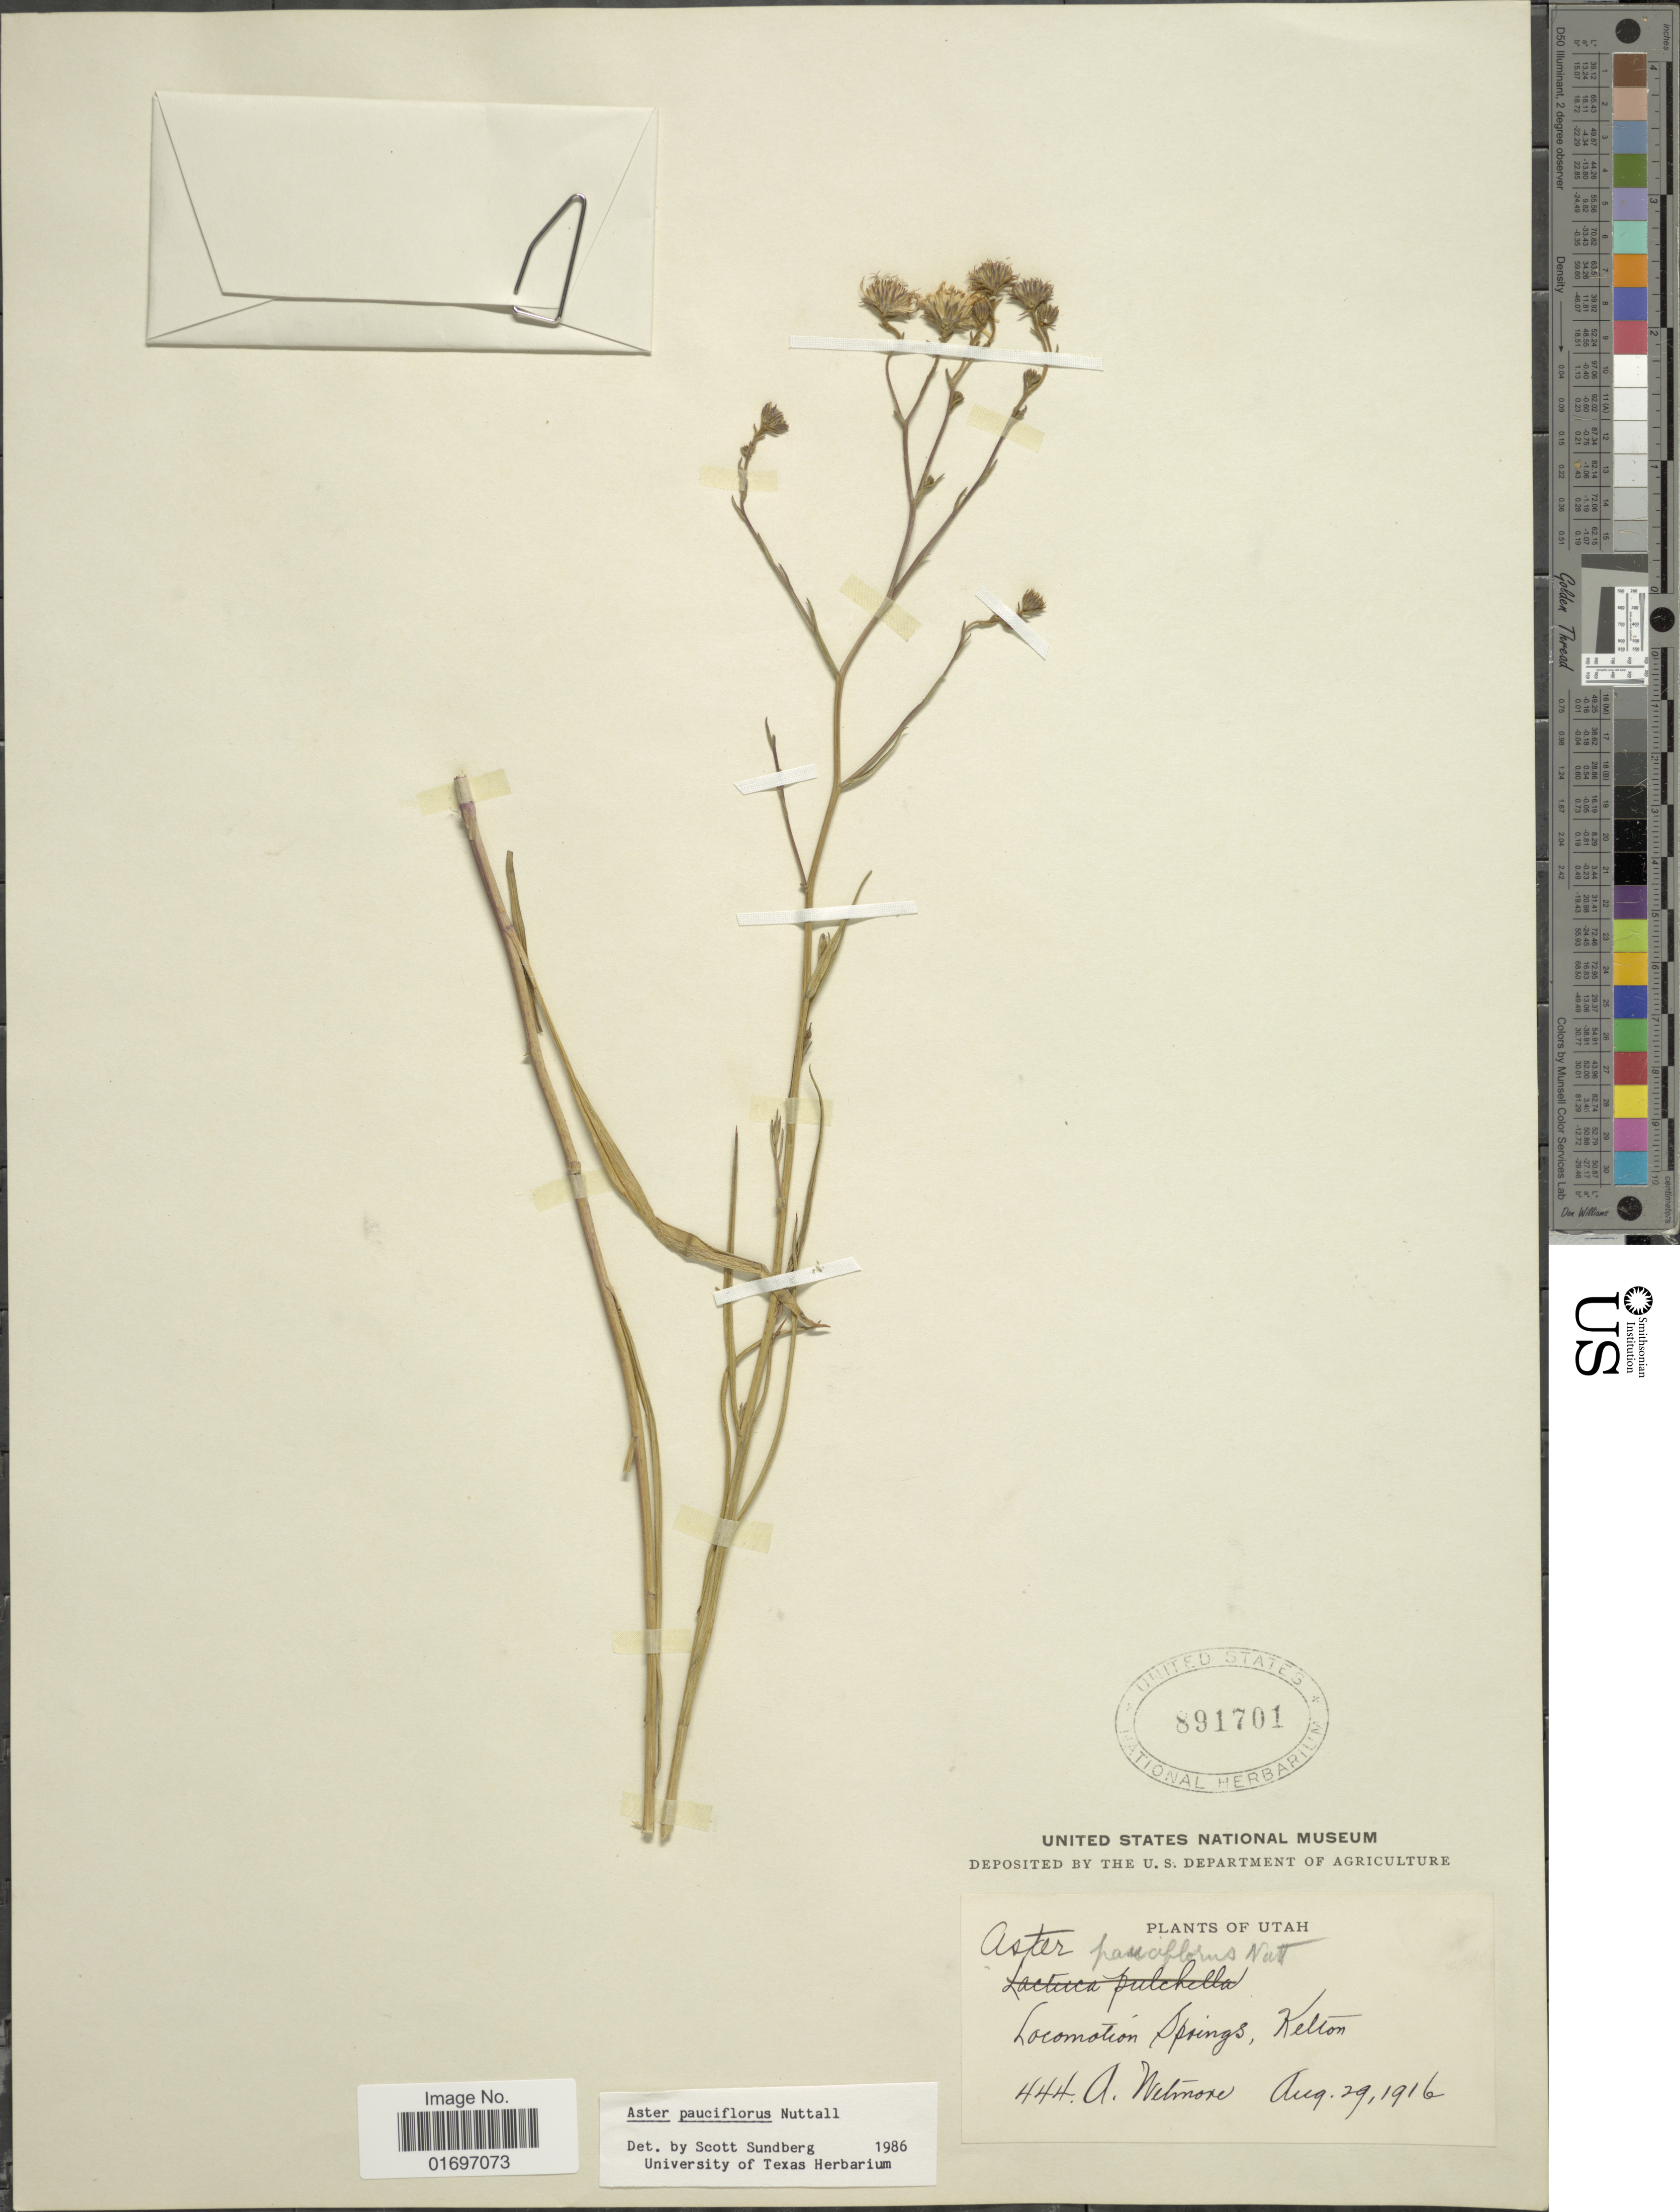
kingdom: Plantae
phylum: Tracheophyta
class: Magnoliopsida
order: Asterales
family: Asteraceae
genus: Almutaster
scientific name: Almutaster pauciflorus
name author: (Nutt.) Á. Löve & D. Löve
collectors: A. Wetmore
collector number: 444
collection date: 1916-08-29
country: United States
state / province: Utah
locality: Utah. Locomotion Springs, Kelton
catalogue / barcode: US 891701